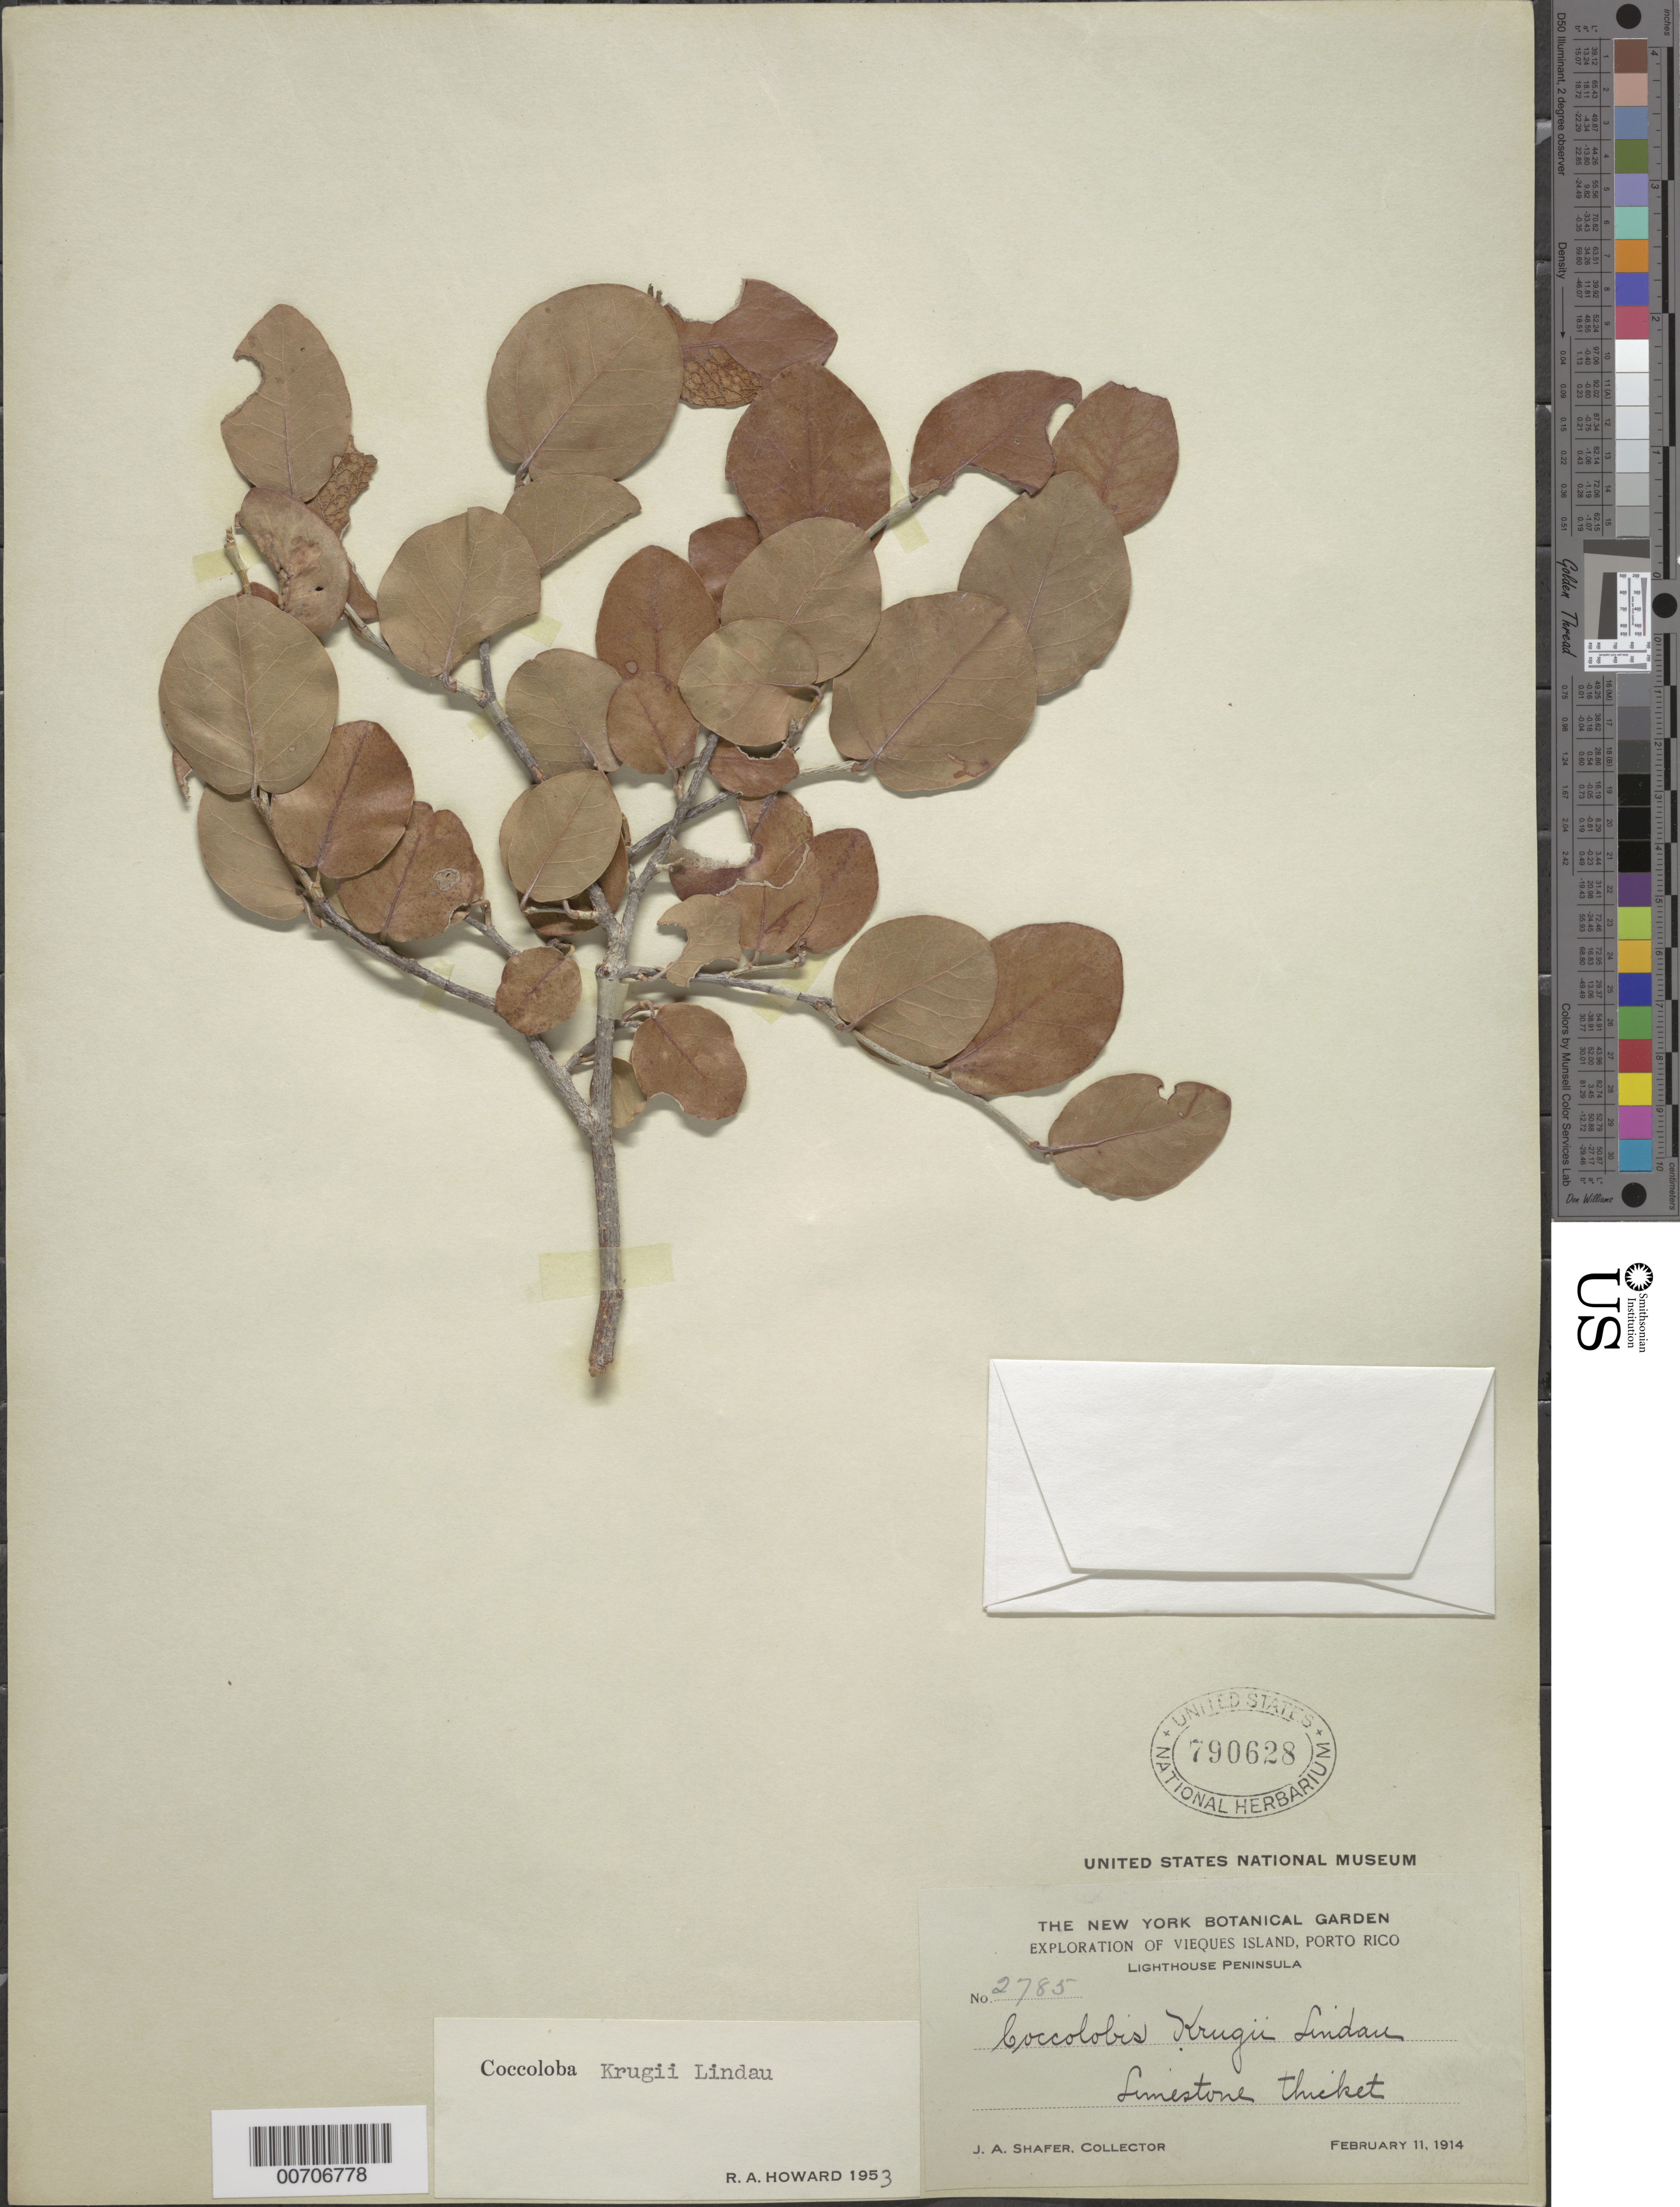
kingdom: Plantae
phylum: Tracheophyta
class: Magnoliopsida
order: Caryophyllales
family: Polygonaceae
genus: Coccoloba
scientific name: Coccoloba krugii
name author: Lindau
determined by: Howard, R. A.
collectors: J. A. Shafer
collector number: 2785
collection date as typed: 11 Feb 1914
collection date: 1914-02-11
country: Puerto Rico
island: Vieques Island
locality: Lighthouse Peninsula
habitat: Limestone thickets.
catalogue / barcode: US 790628